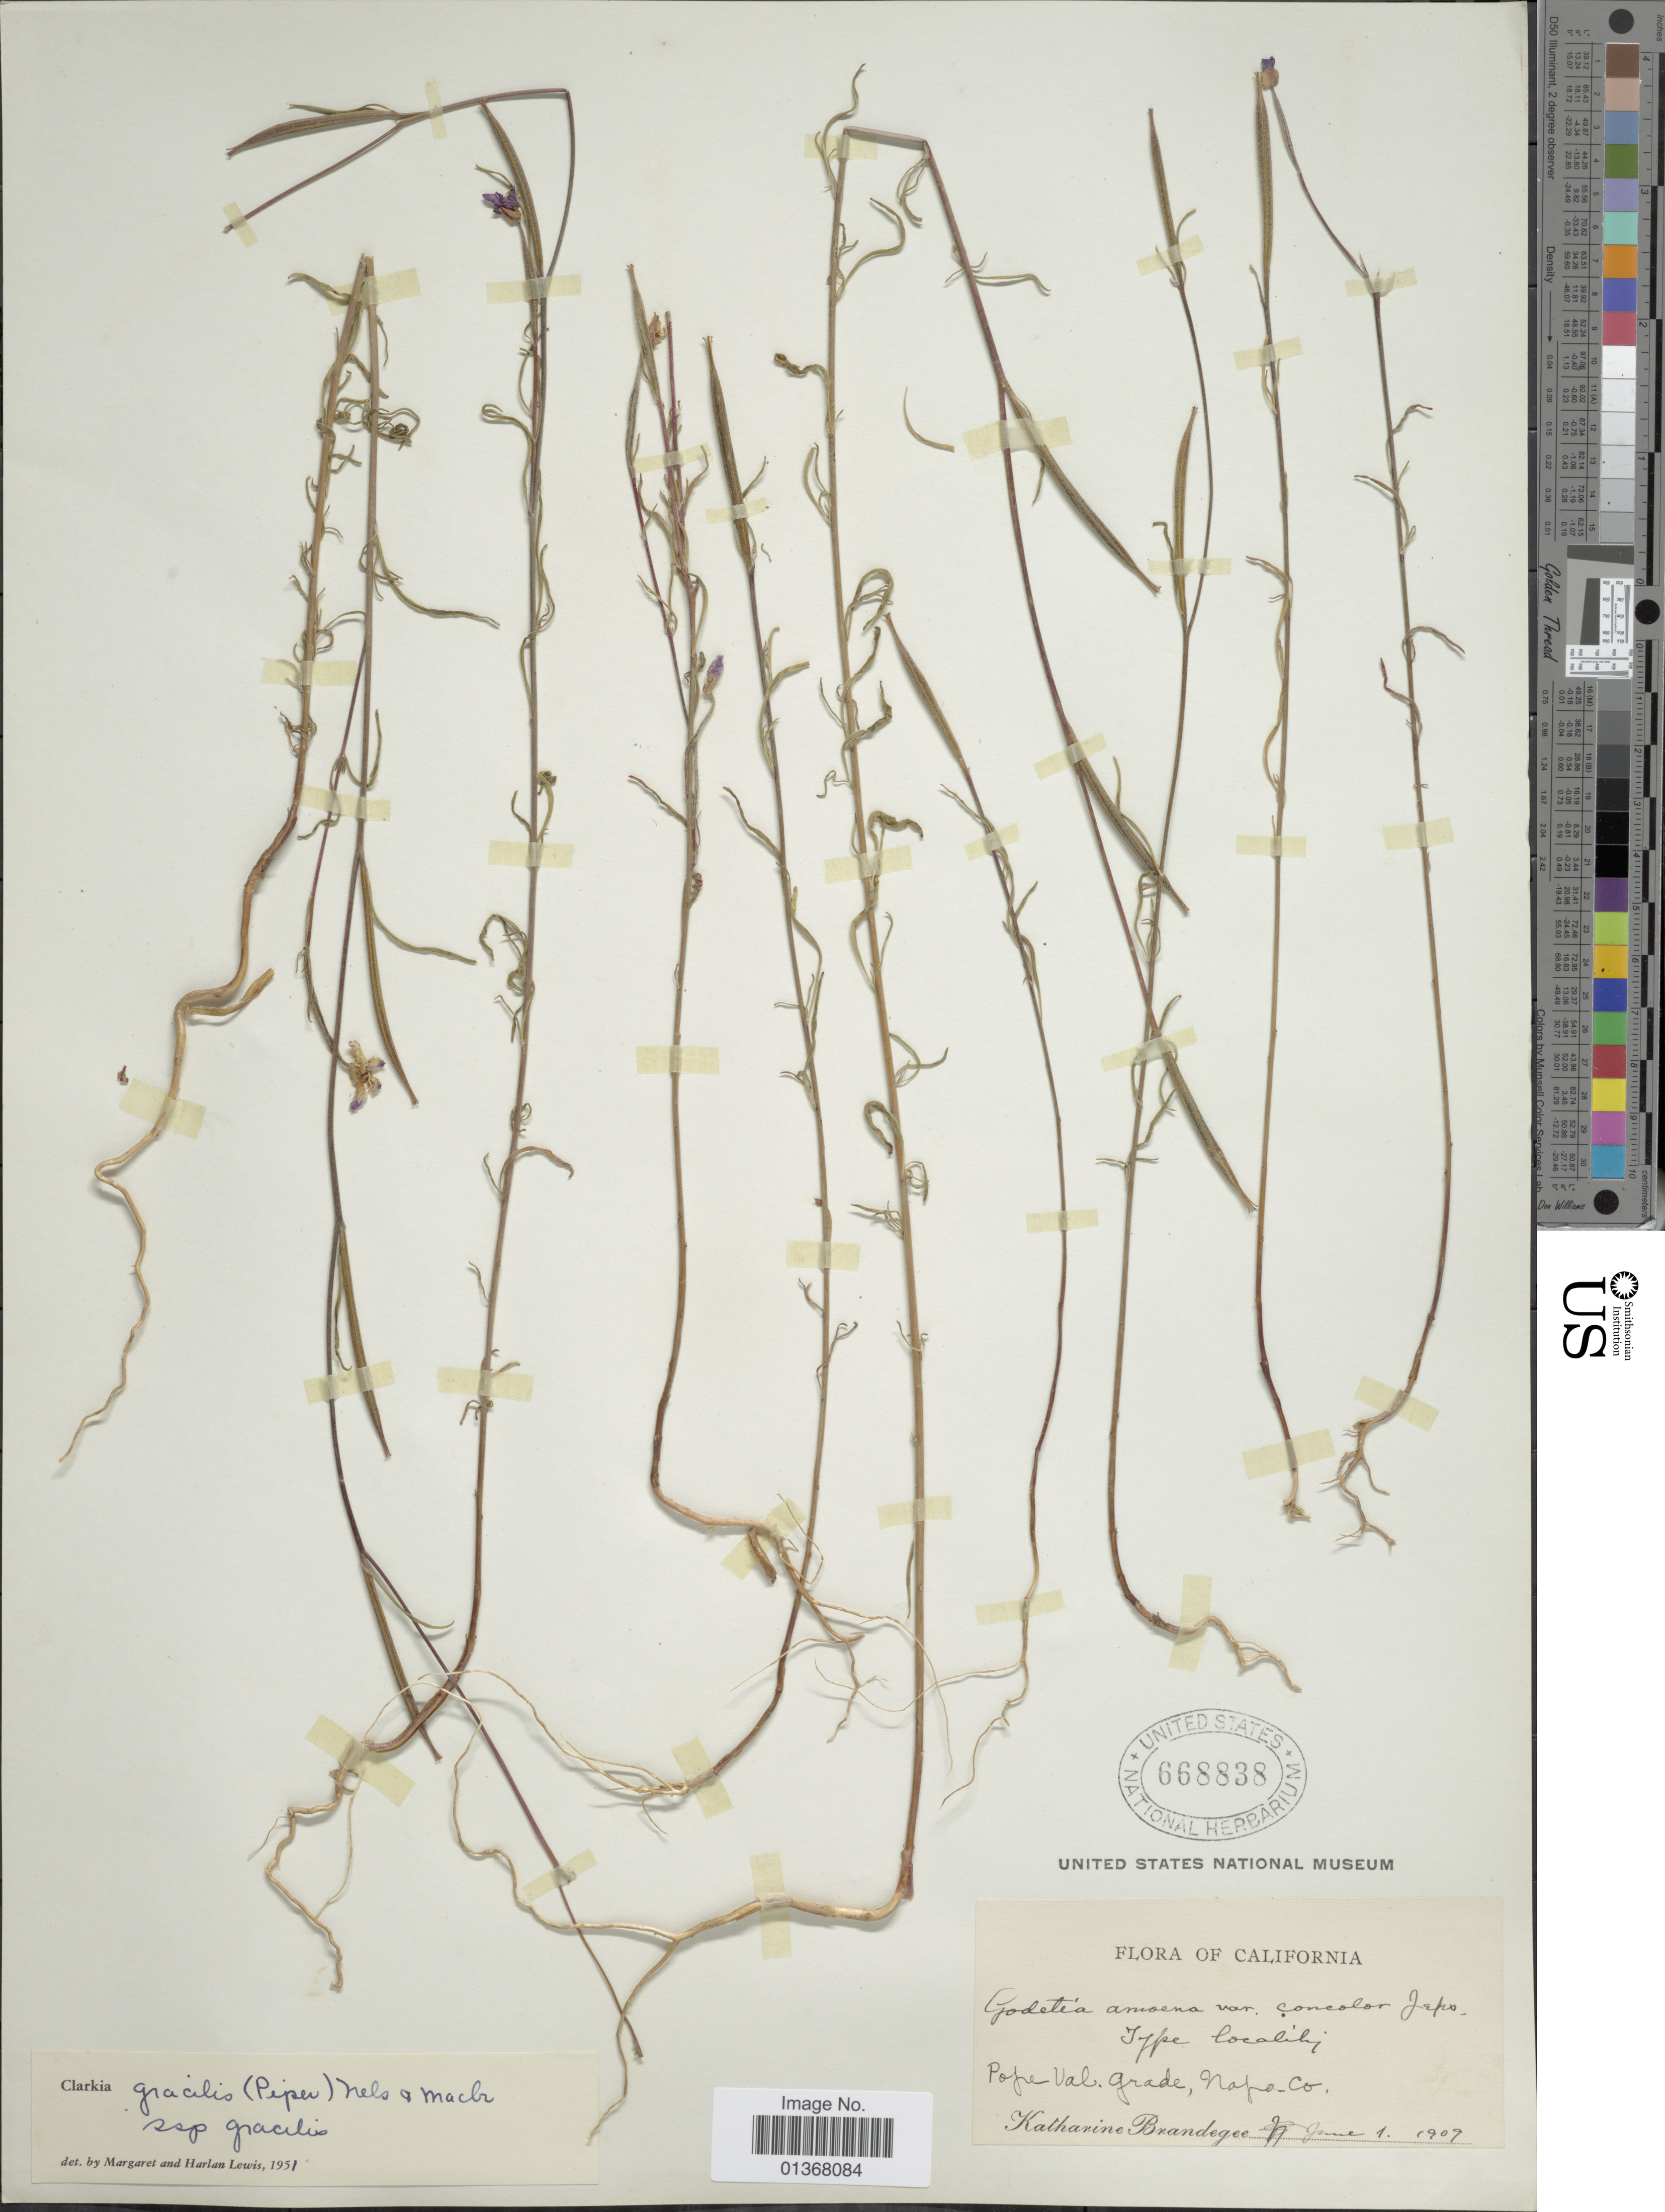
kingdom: Plantae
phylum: Tracheophyta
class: Magnoliopsida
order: Myrtales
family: Onagraceae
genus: Clarkia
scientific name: Clarkia gracilis subsp. gracilis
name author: (Piper) A. Nelson & J.F. Macbr.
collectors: M. K. Brandegee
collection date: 1909-06-01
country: United States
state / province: California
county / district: Napa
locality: Pope Val Grade, Napa Co.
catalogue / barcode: US 668838